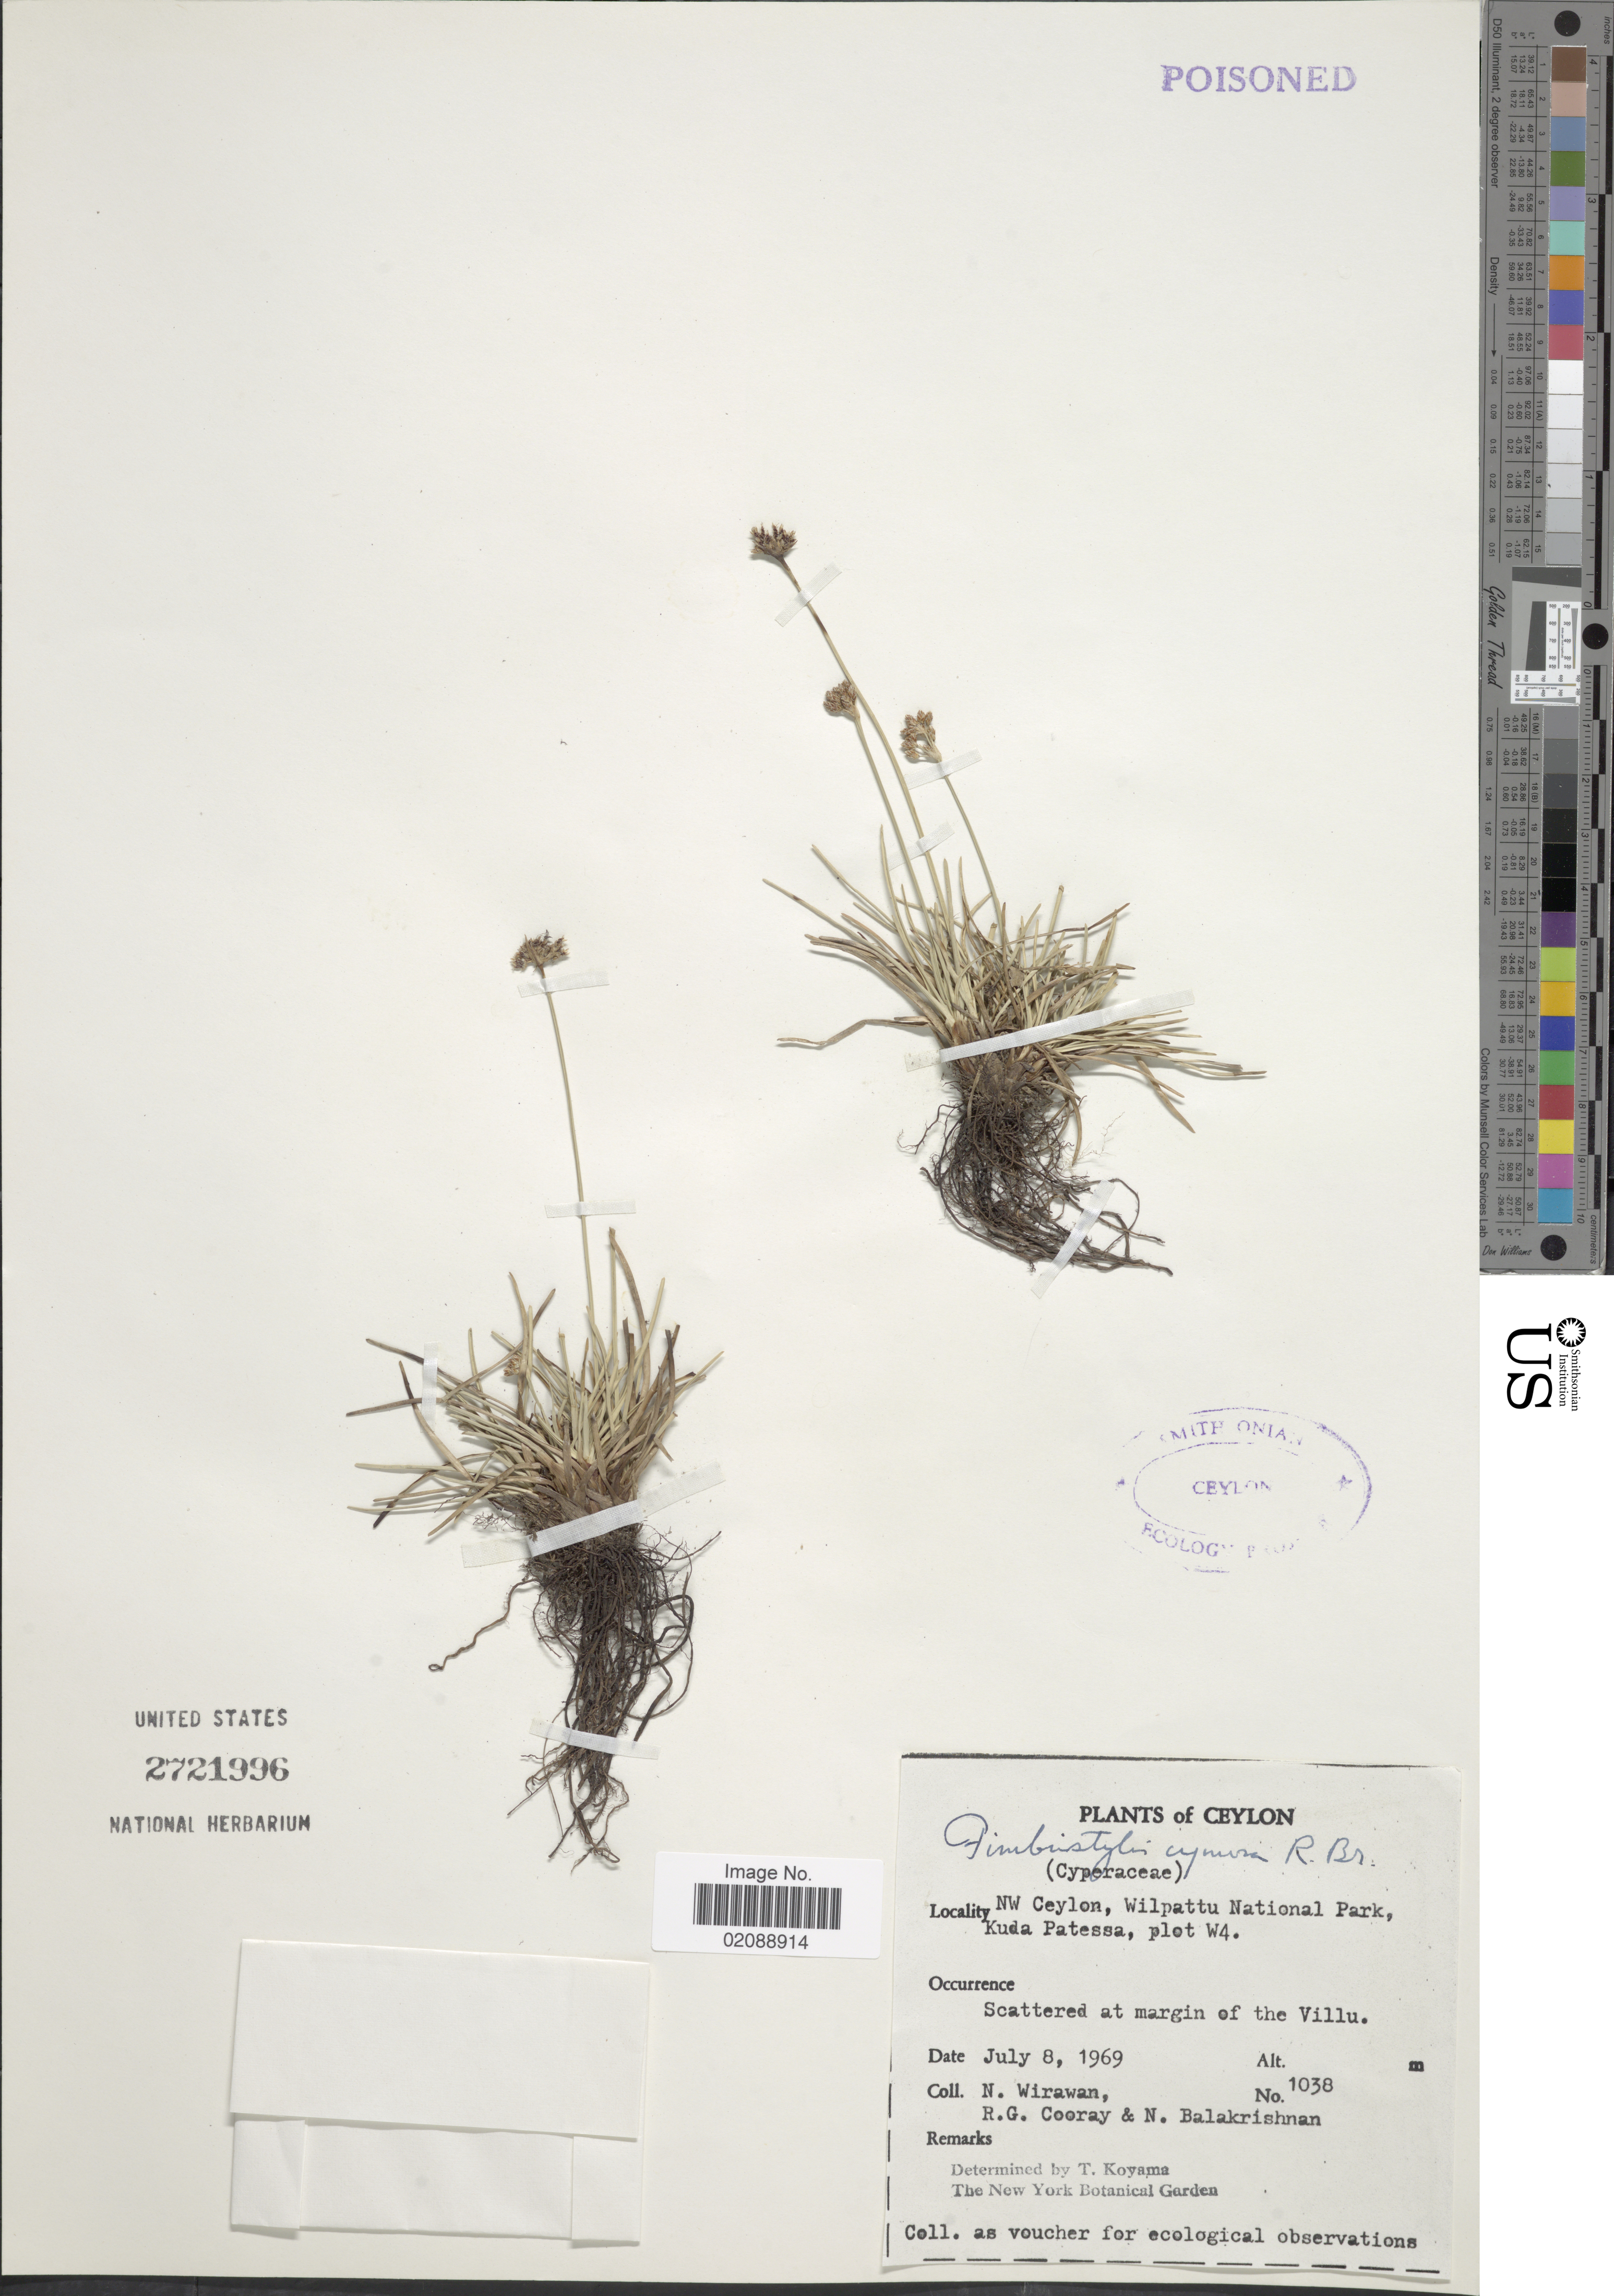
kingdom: Plantae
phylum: Tracheophyta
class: Liliopsida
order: Poales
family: Cyperaceae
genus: Fimbristylis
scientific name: Fimbristylis cymosa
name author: R. Br.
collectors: N. Wirawan, R. Cooray & N. Balakrishnan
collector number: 1038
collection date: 1969-07-08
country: Sri Lanka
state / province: North Western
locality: Wilpattu National Park, Kuda Patessa, plot W4, scattered at margin of the Villu.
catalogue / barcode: US 2721996